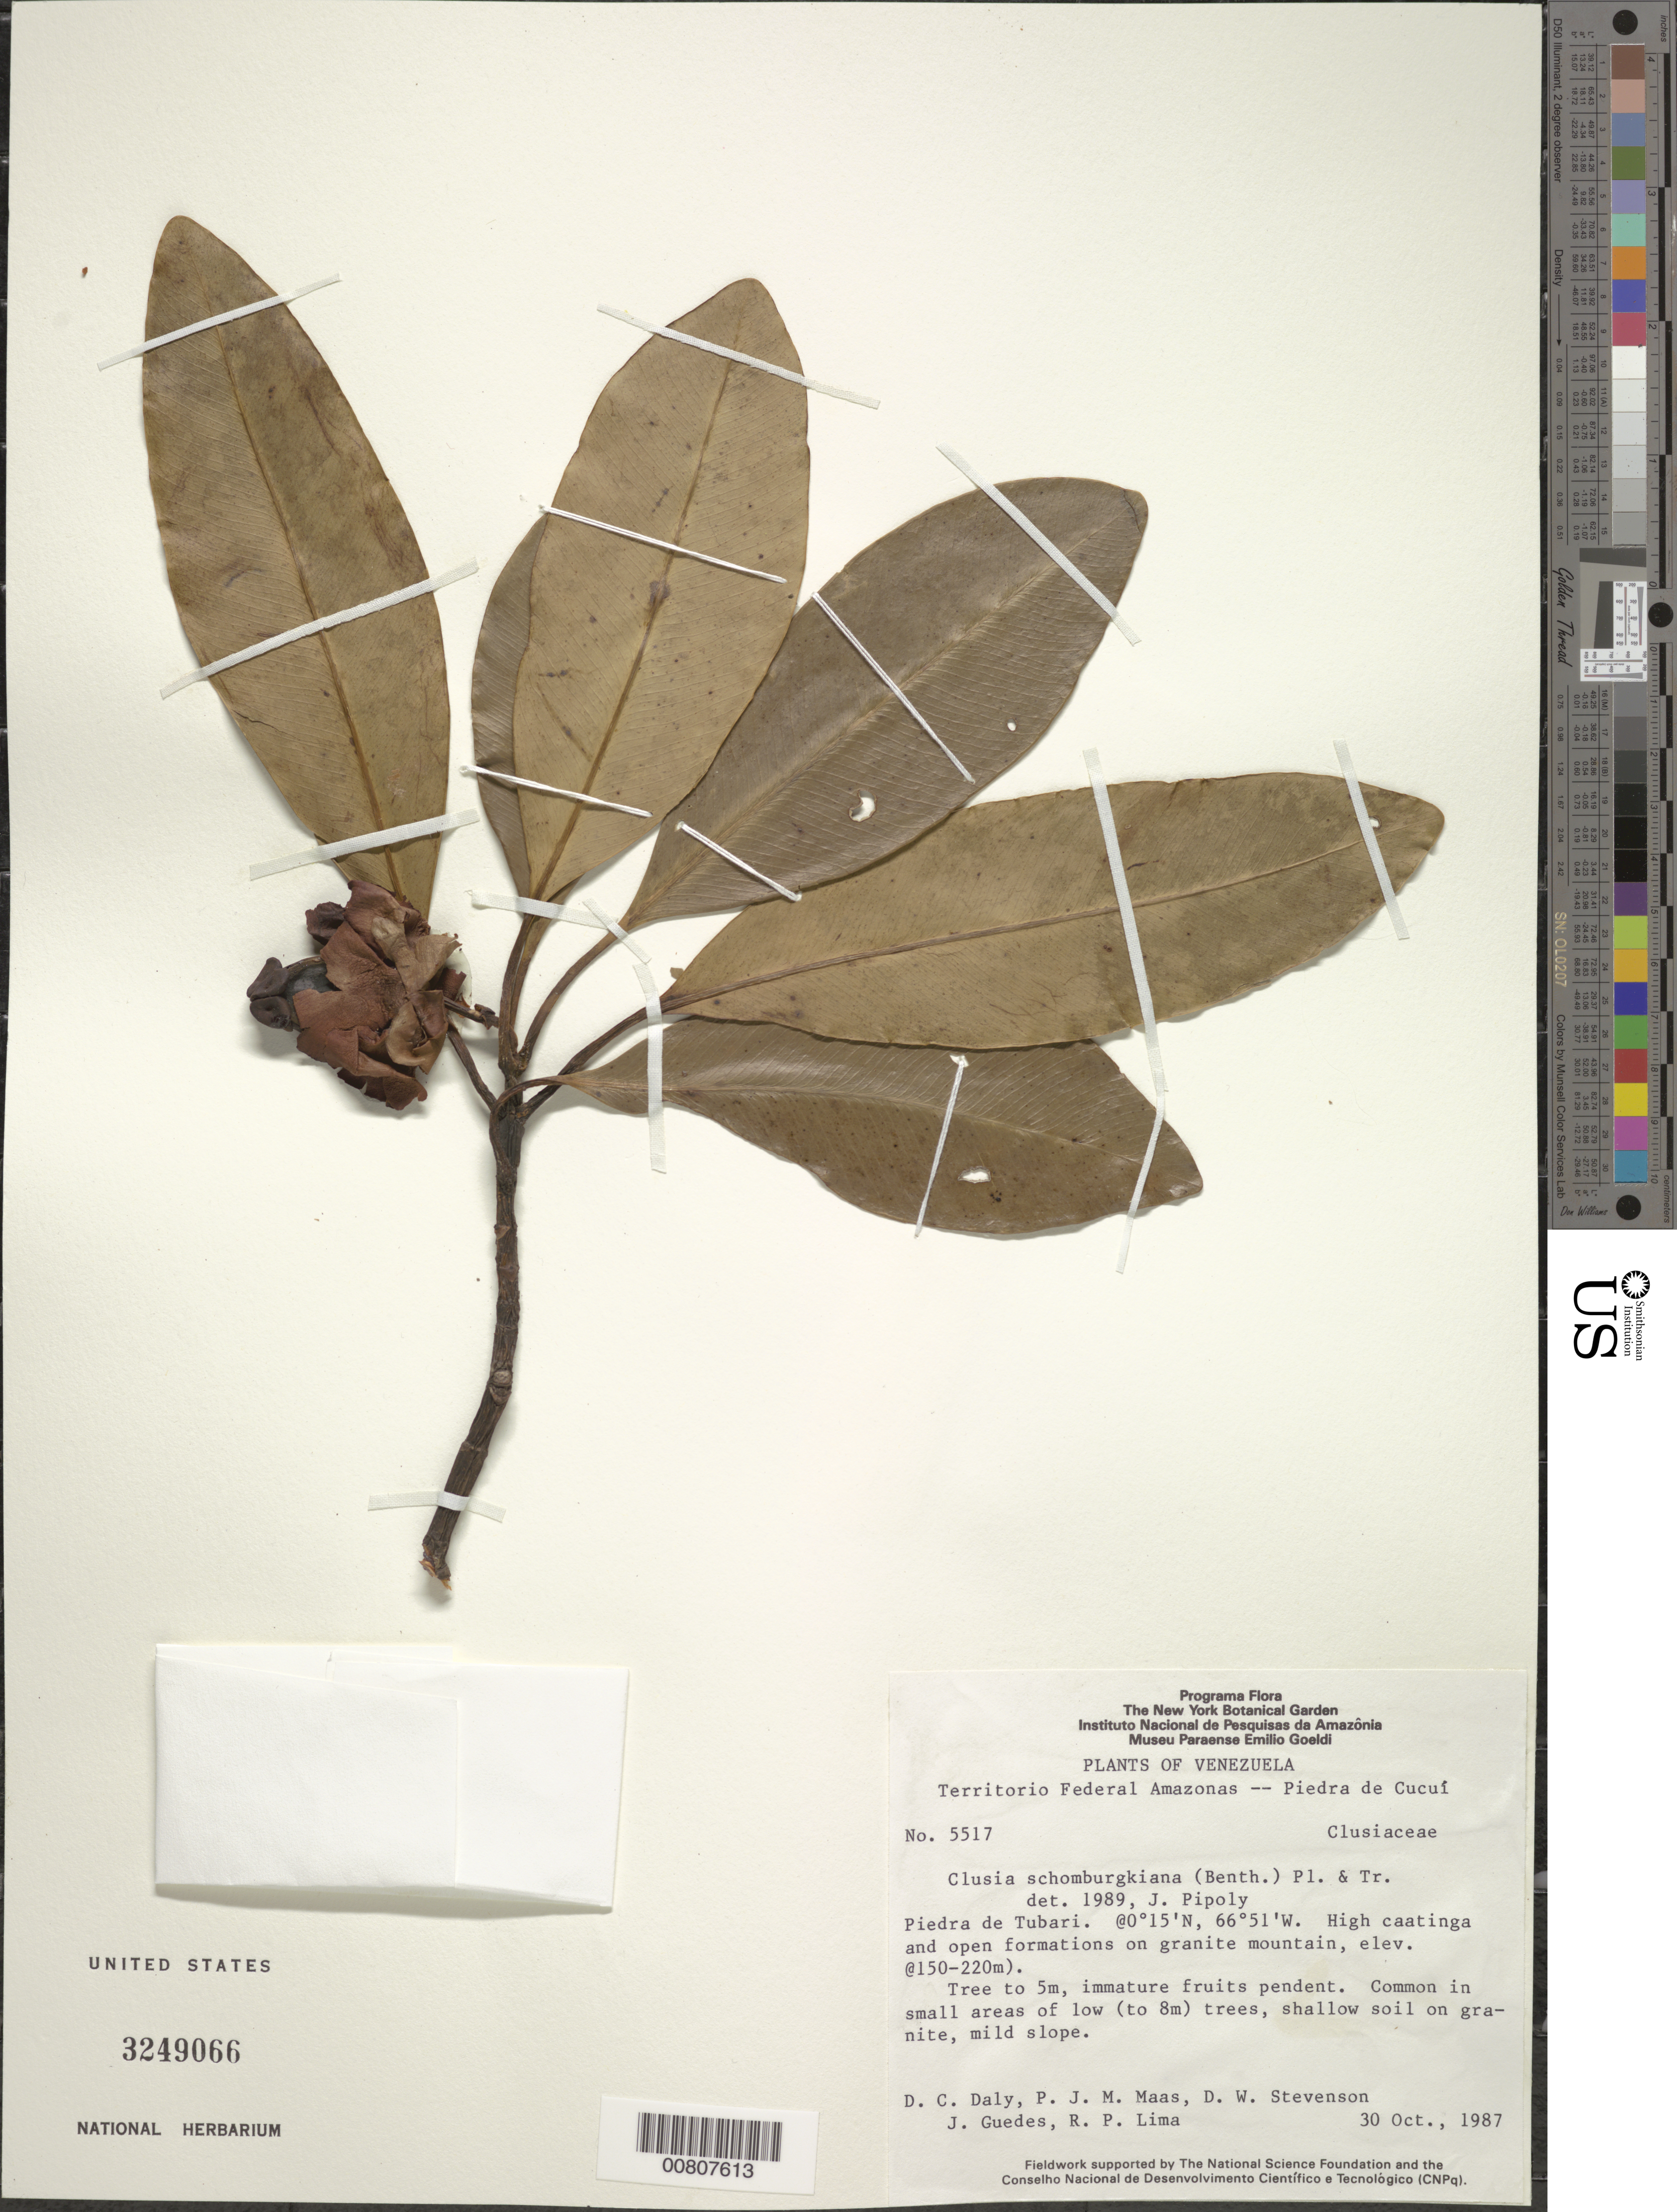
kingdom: Plantae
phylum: Tracheophyta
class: Magnoliopsida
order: Malpighiales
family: Clusiaceae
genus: Clusia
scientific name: Clusia schomburgkiana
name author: (Planch. & Triana) Benth. ex Engl.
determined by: Pipoly, J. J., III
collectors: D. C. Daly, P. Maas, D. W. Stevenson, J. Guedes & R. P. Lima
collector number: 5517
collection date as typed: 30-Oct-87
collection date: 1987-10-30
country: Venezuela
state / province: Amazonas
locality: Piedra de Cucuí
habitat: High caatinga, open formations on granite mountain; small areas of low (to 8m) trees, shallow soil on granite, mild slope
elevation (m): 150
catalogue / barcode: US 3249066